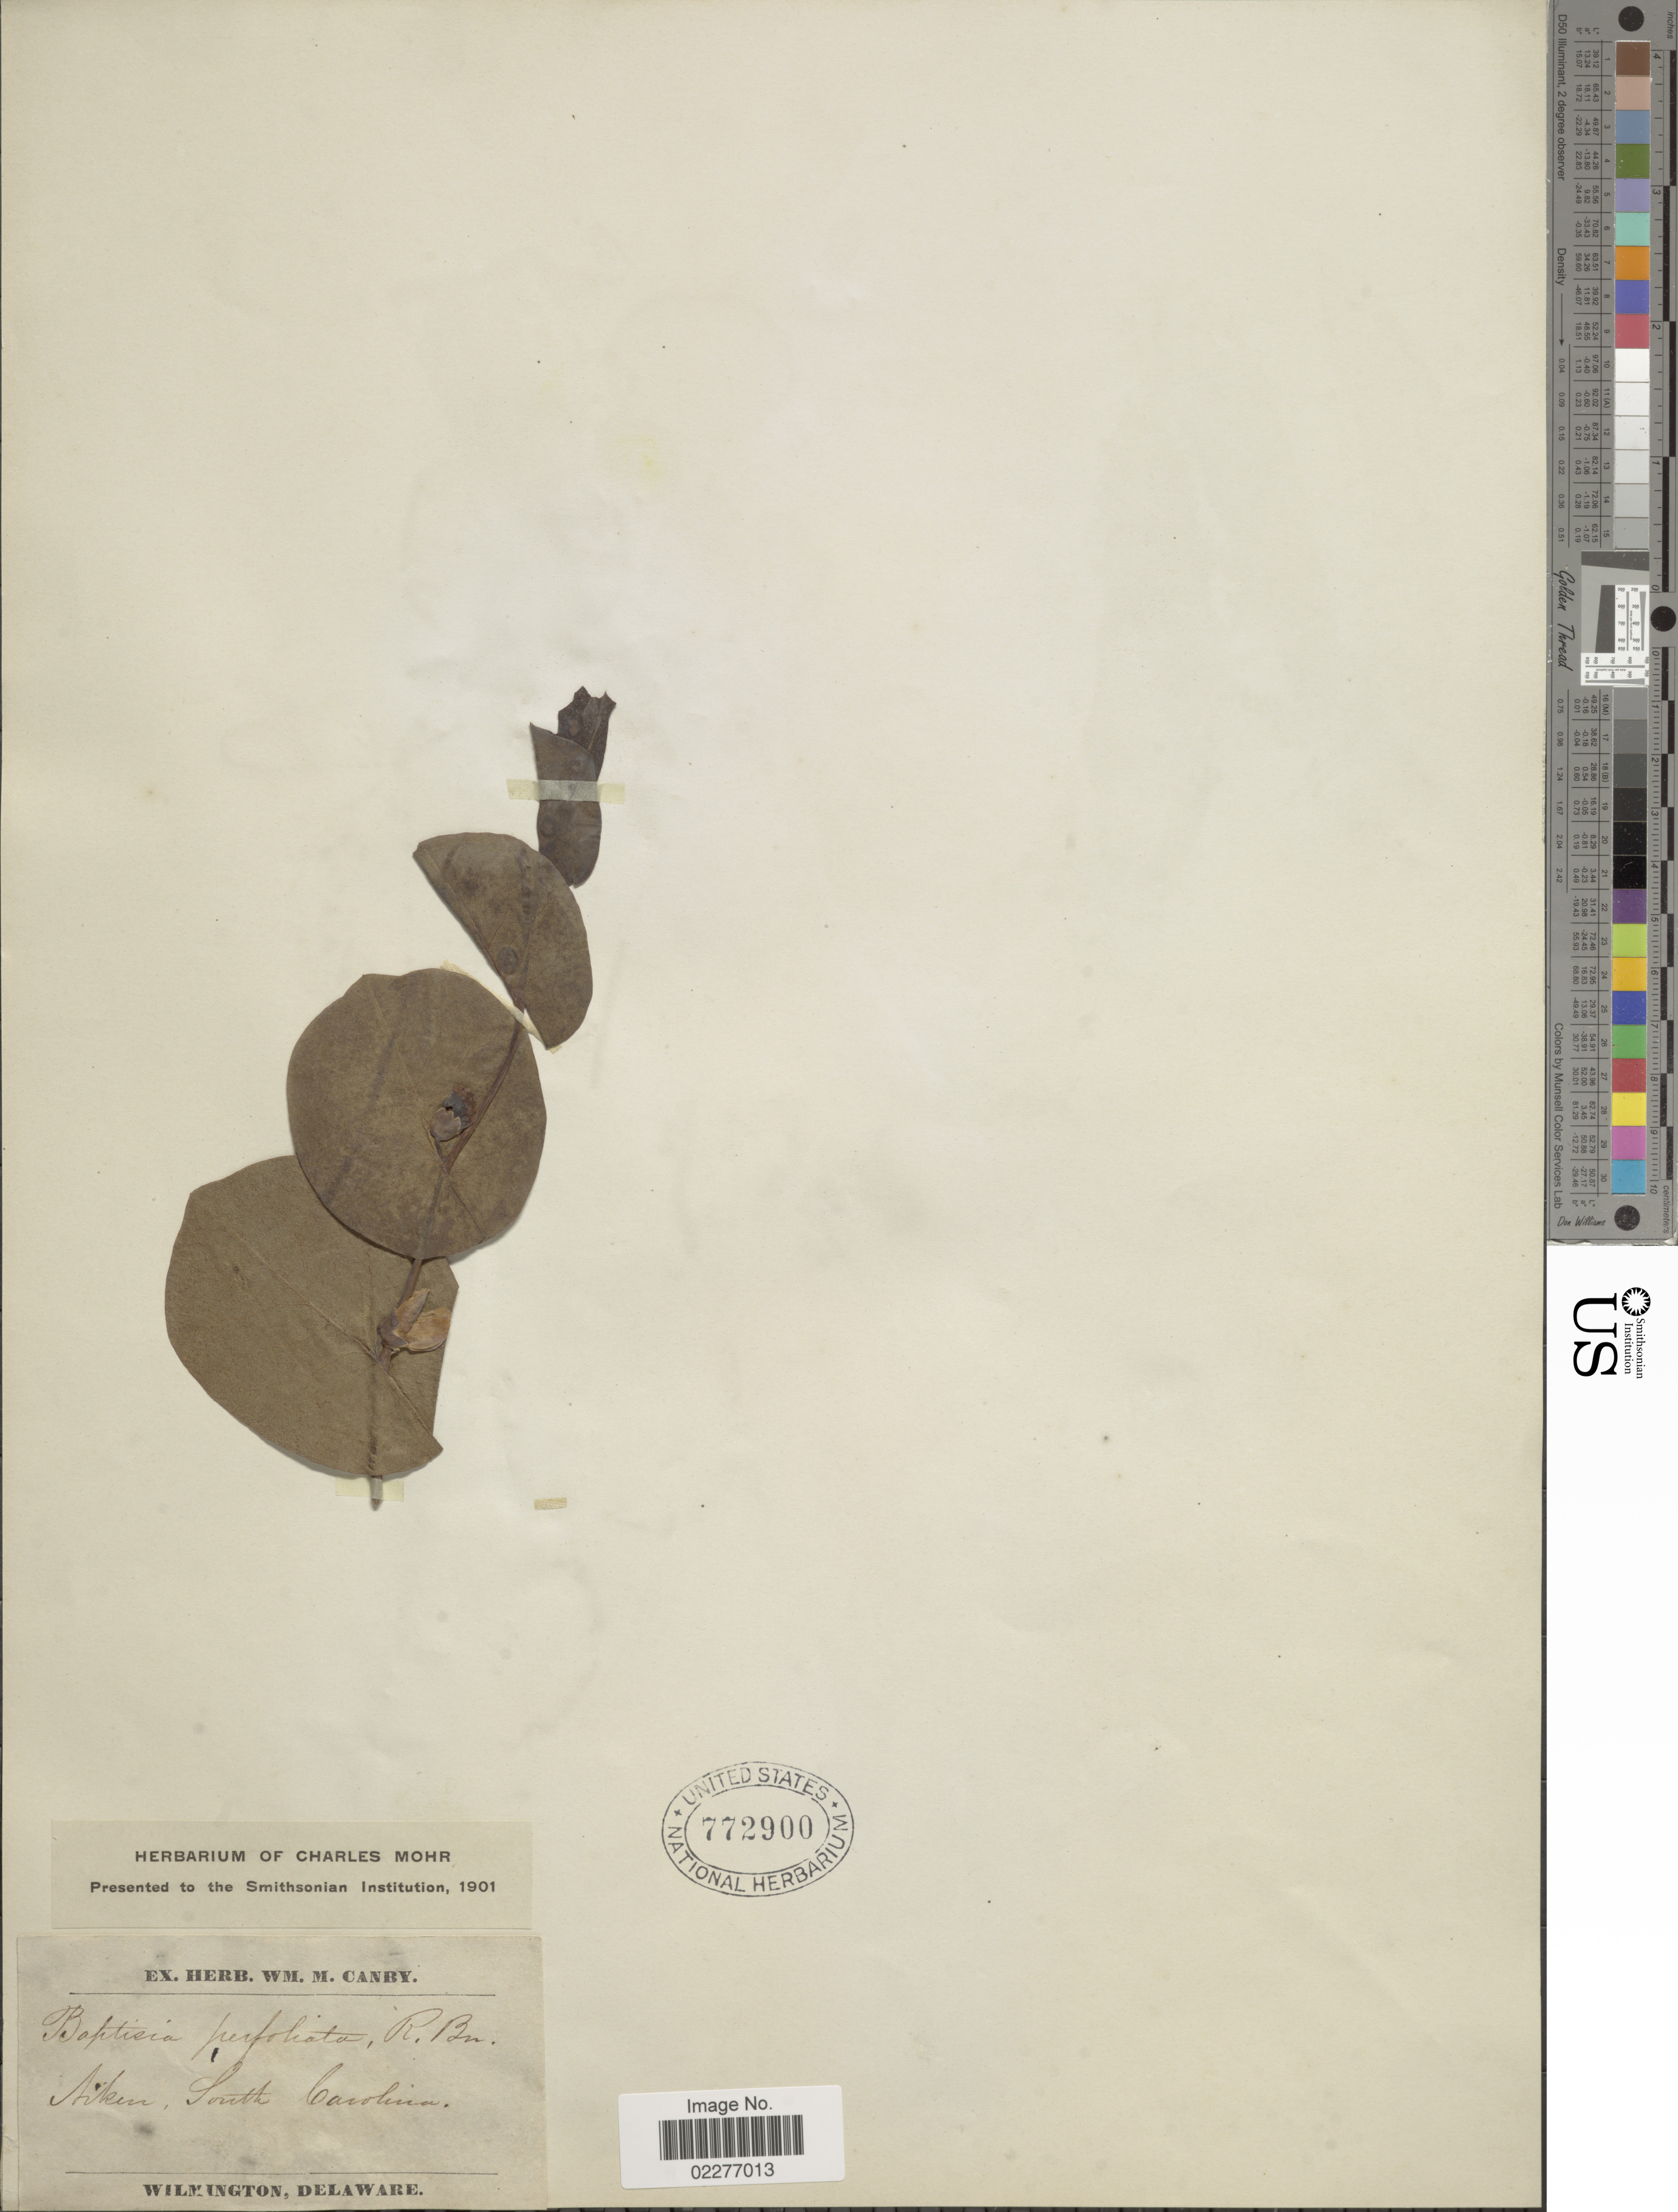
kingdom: Plantae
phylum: Tracheophyta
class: Magnoliopsida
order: Fabales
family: Fabaceae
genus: Baptisia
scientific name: Baptisia perfoliata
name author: (L.) R. Br.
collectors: ex herb. W.M. Canby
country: United States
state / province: South Carolina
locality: Aiken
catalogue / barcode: US 772900